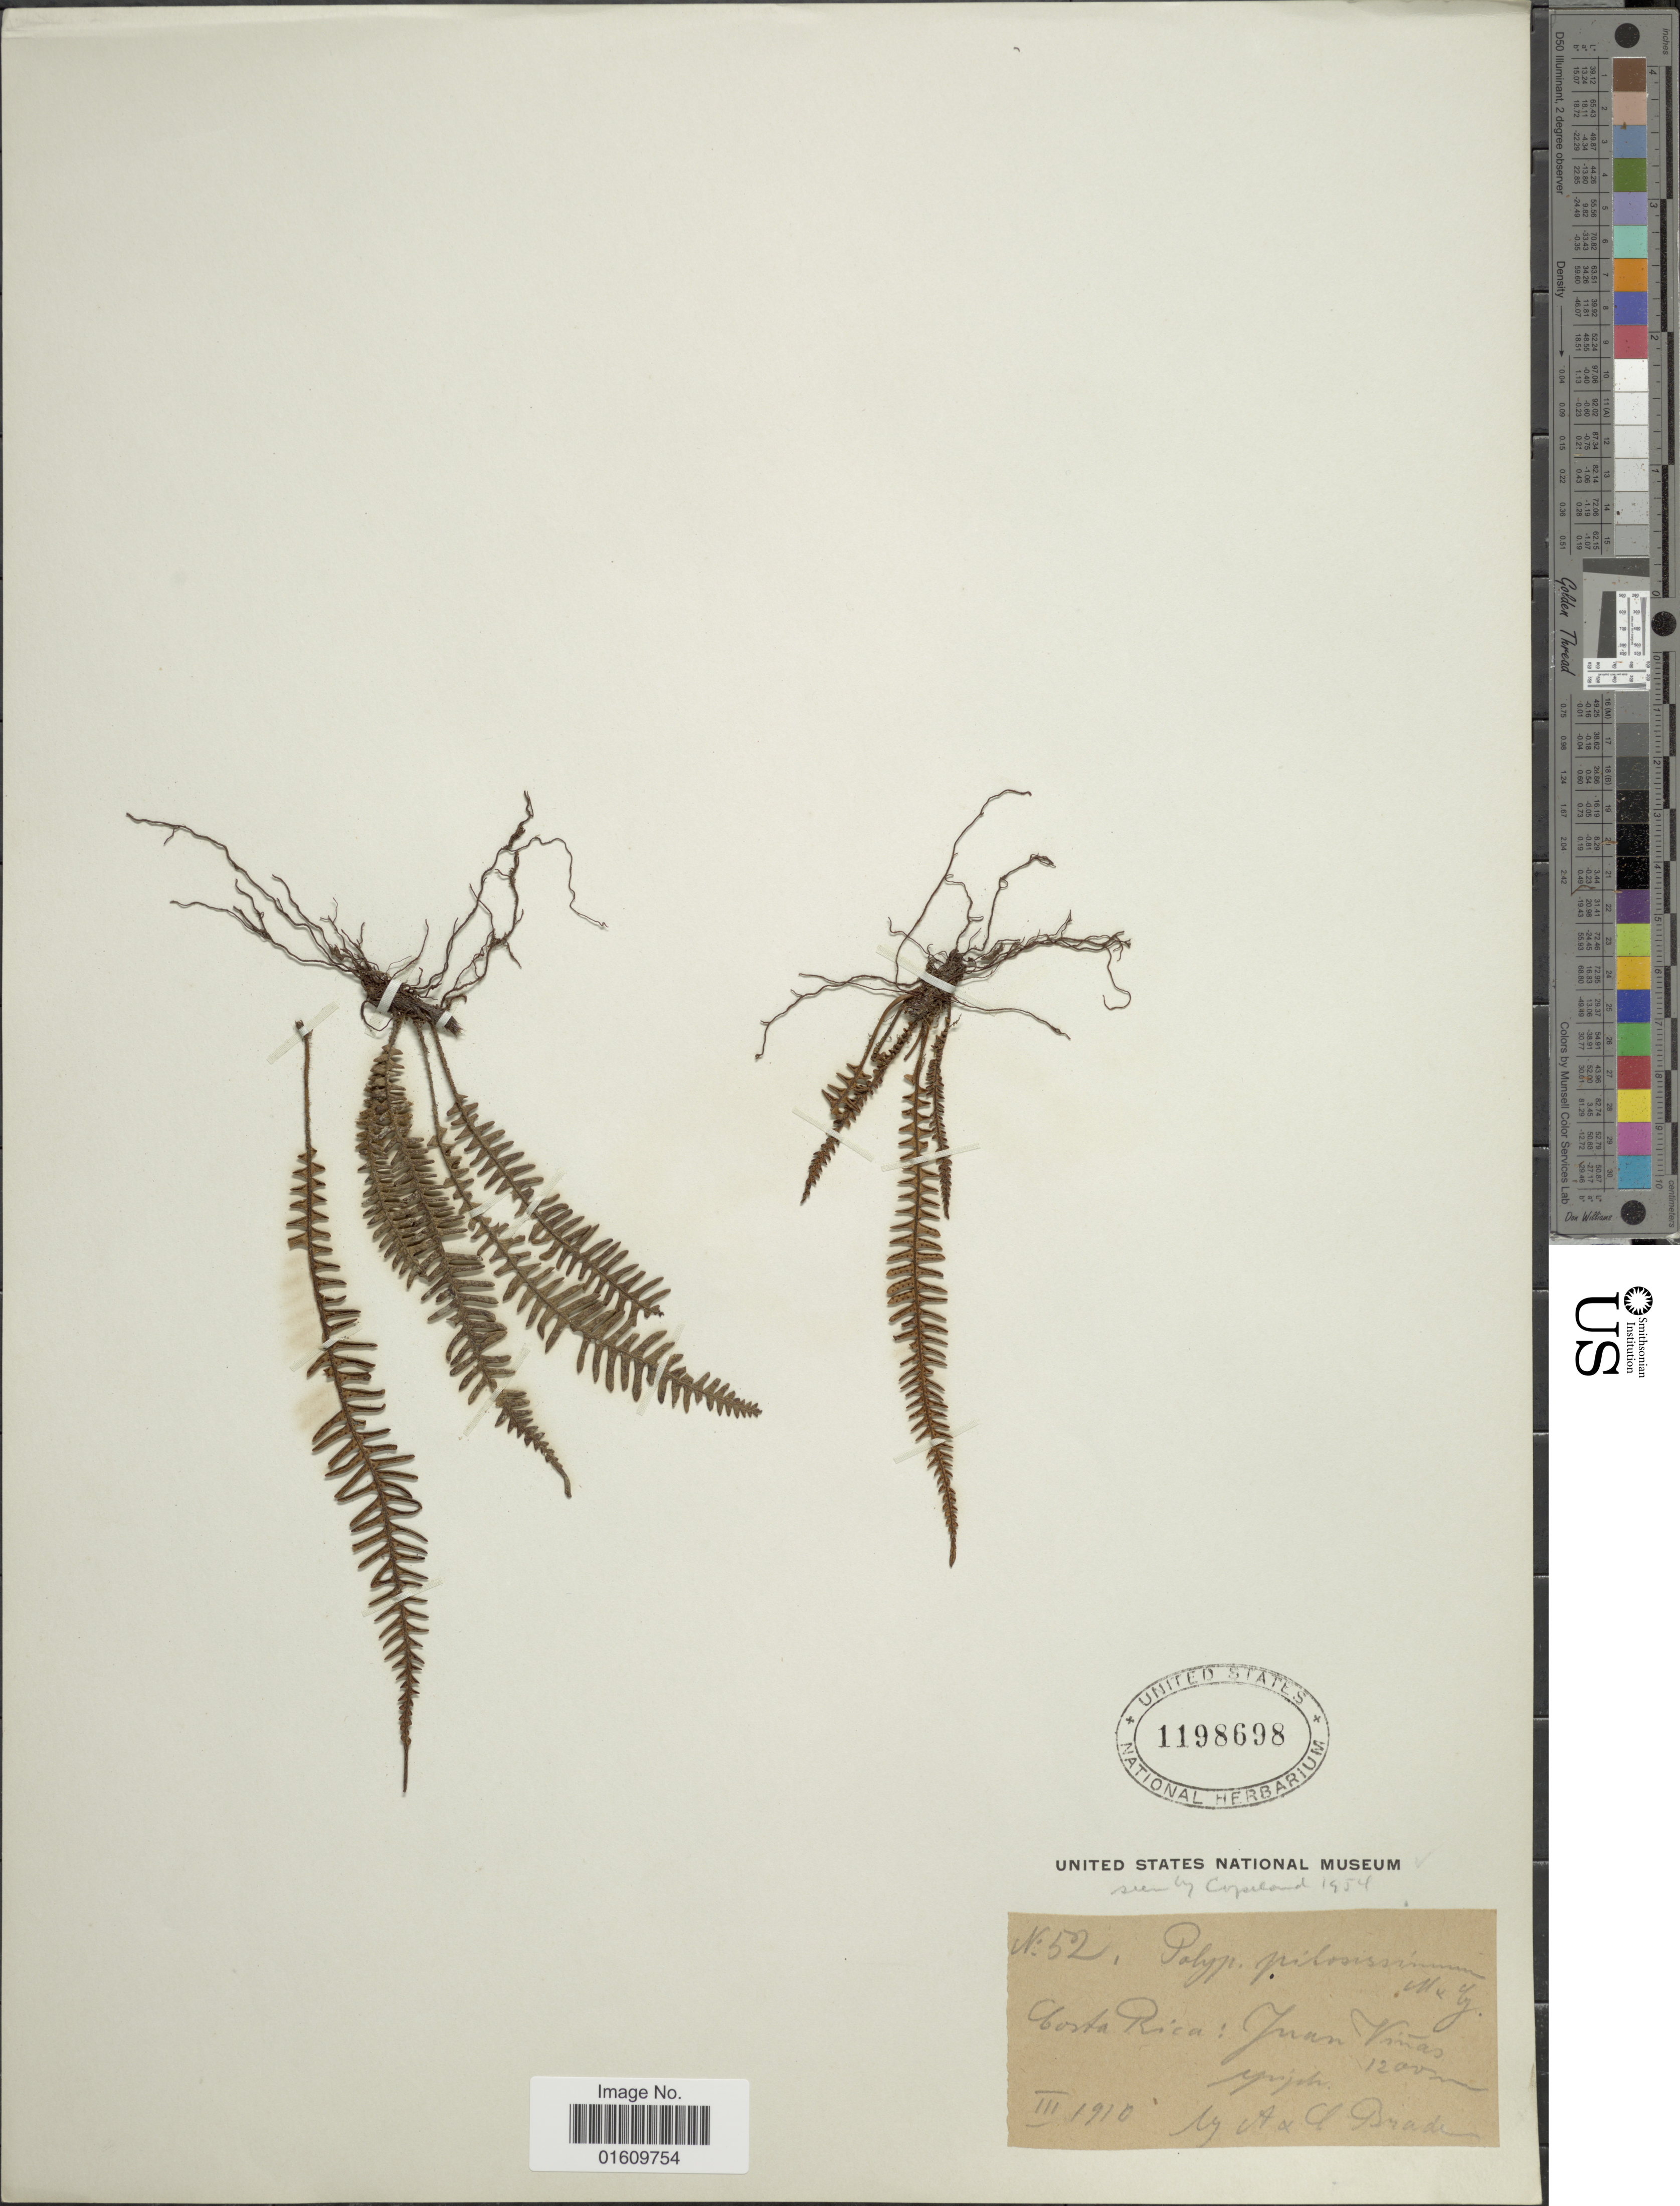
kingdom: Plantae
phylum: Tracheophyta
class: Polypodiopsida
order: Polypodiales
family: Polypodiaceae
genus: Melpomene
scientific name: Melpomene xiphopteroides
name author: (Liebm.) A.R. Sm. & R.C. Moran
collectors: A. Brade & C. Brade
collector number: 52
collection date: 1910-03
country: Costa Rica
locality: Juan Vinas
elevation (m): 1200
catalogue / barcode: US 1198698